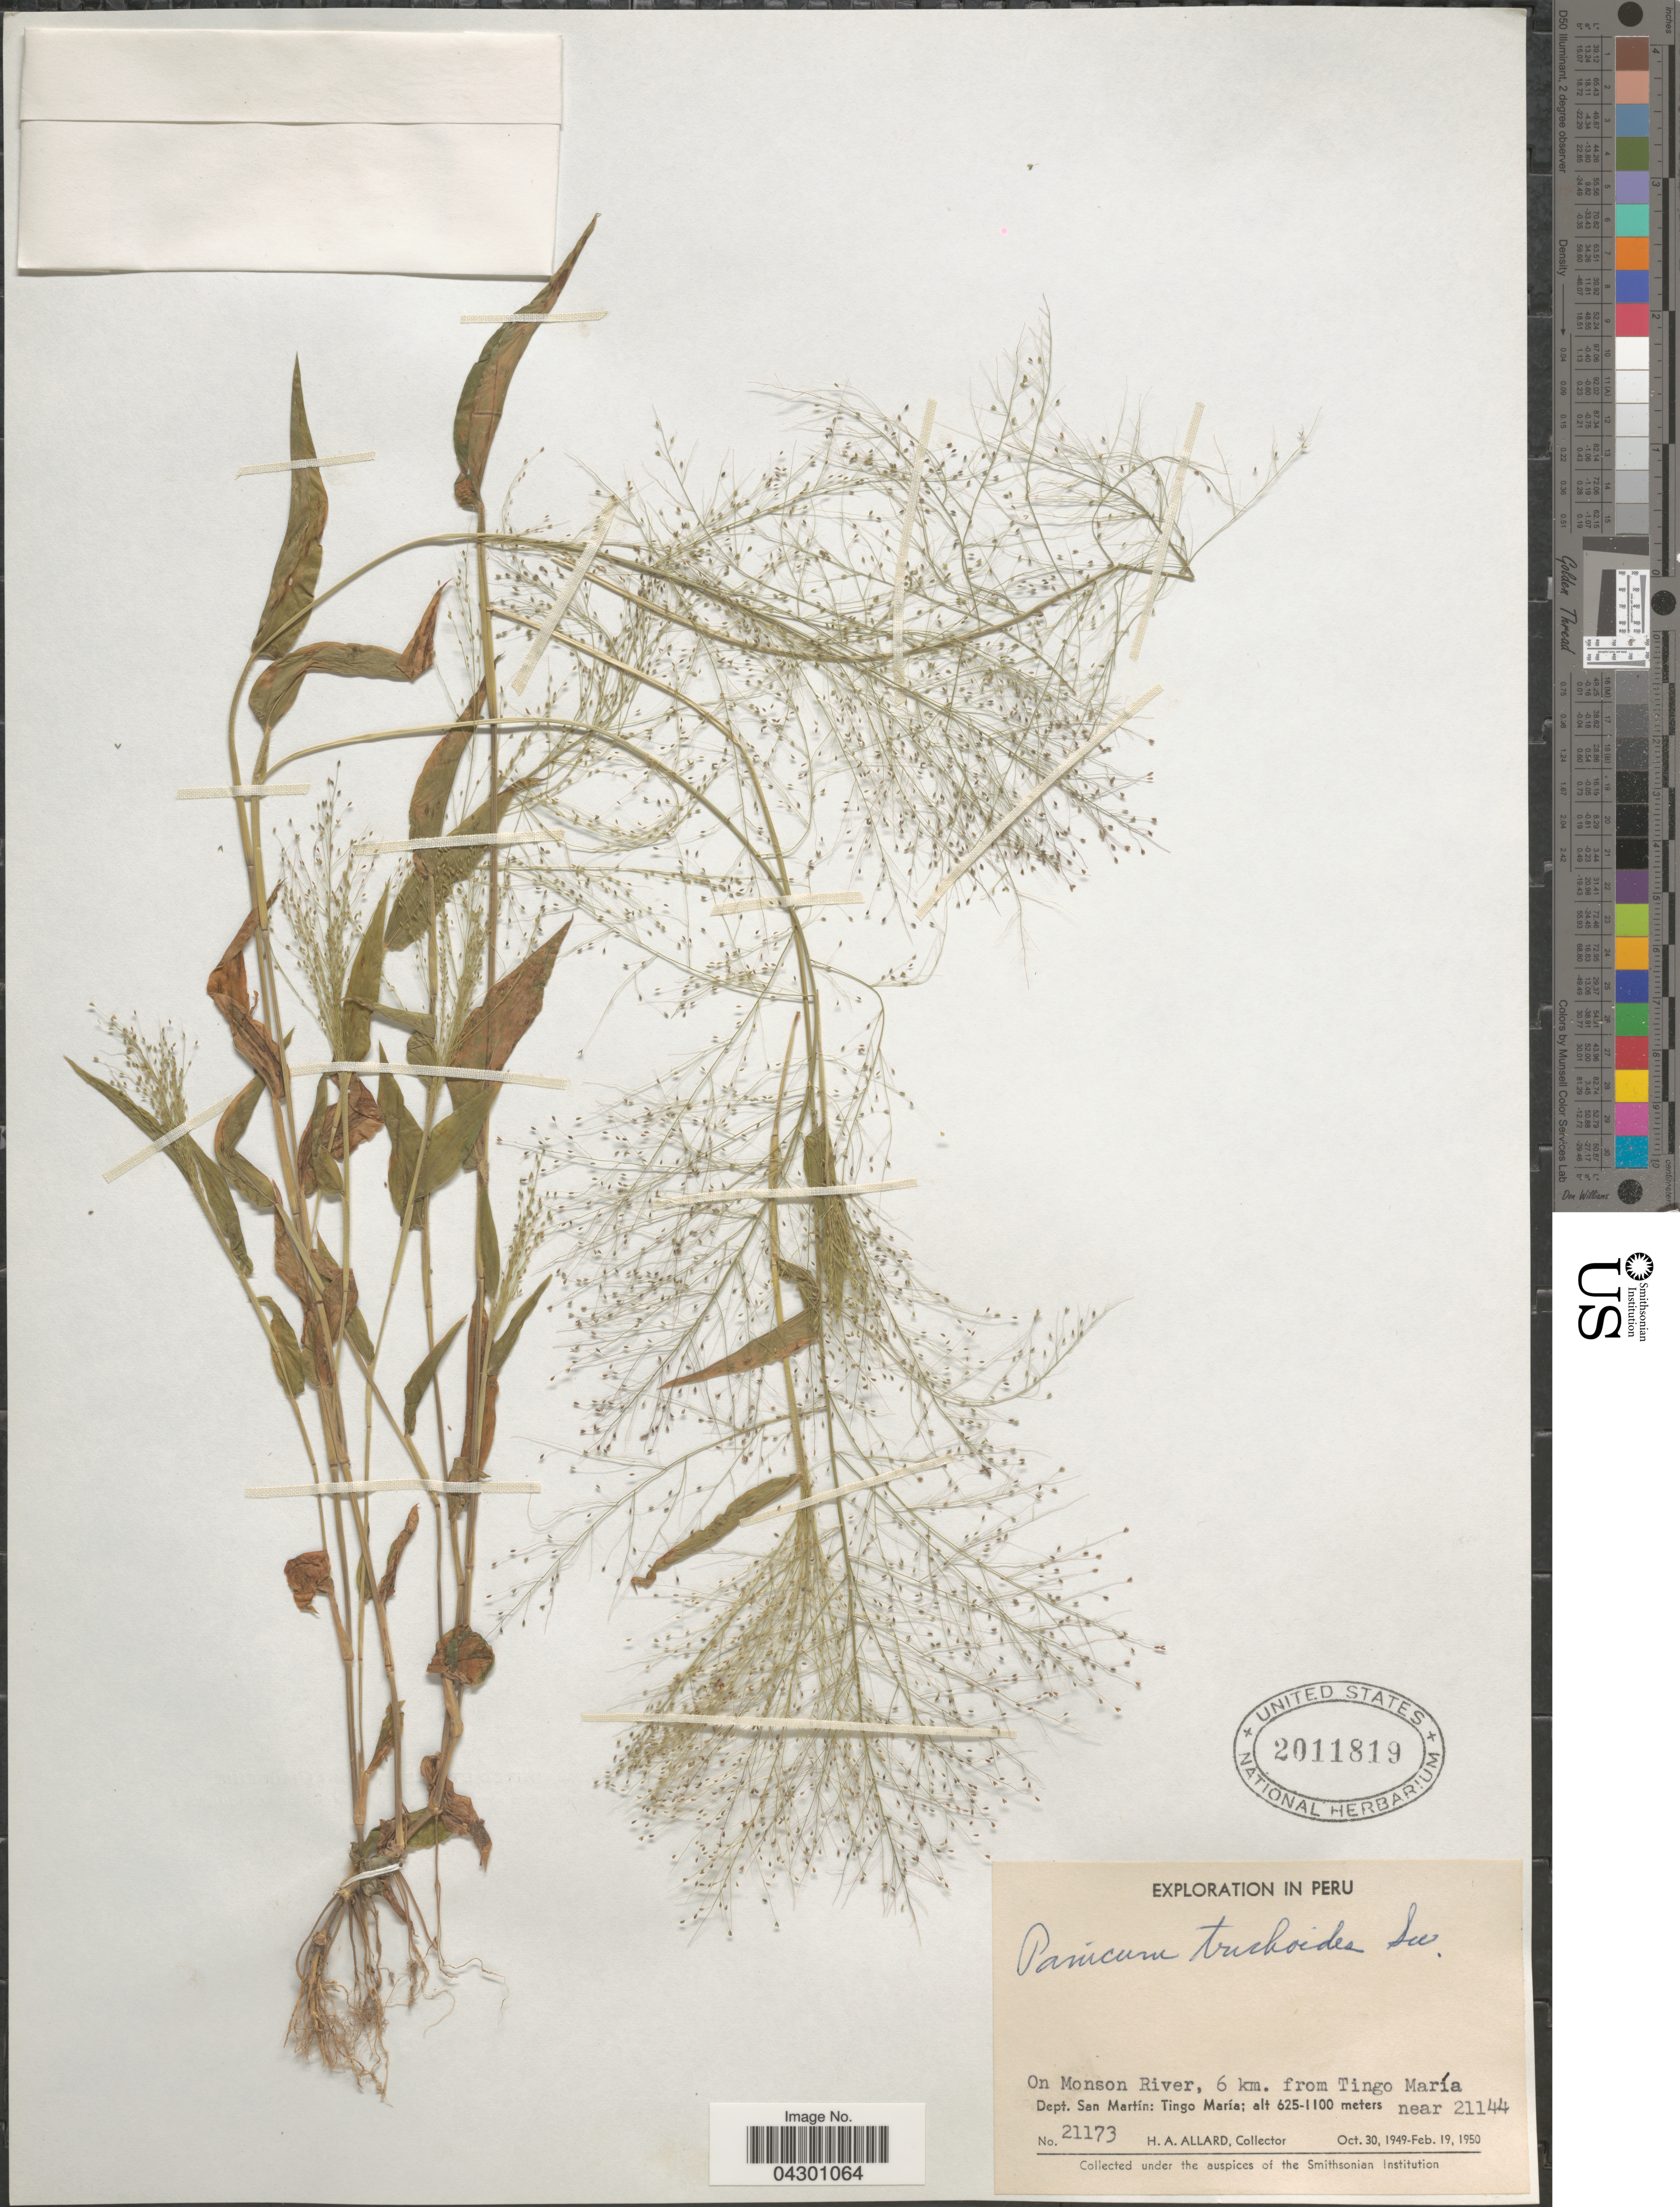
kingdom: Plantae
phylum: Tracheophyta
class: Liliopsida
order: Poales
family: Poaceae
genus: Panicum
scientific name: Panicum trichoides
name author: Sw.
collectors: H. A. Allard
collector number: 21173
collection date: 1949-10-30/1950-02-19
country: Peru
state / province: San Martín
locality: Exploration in Peru. On Monson River, 6 km. from Tingo María. Dept. San Martín: Tingo María; near 21144.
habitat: on river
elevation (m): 625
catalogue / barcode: US 2011819